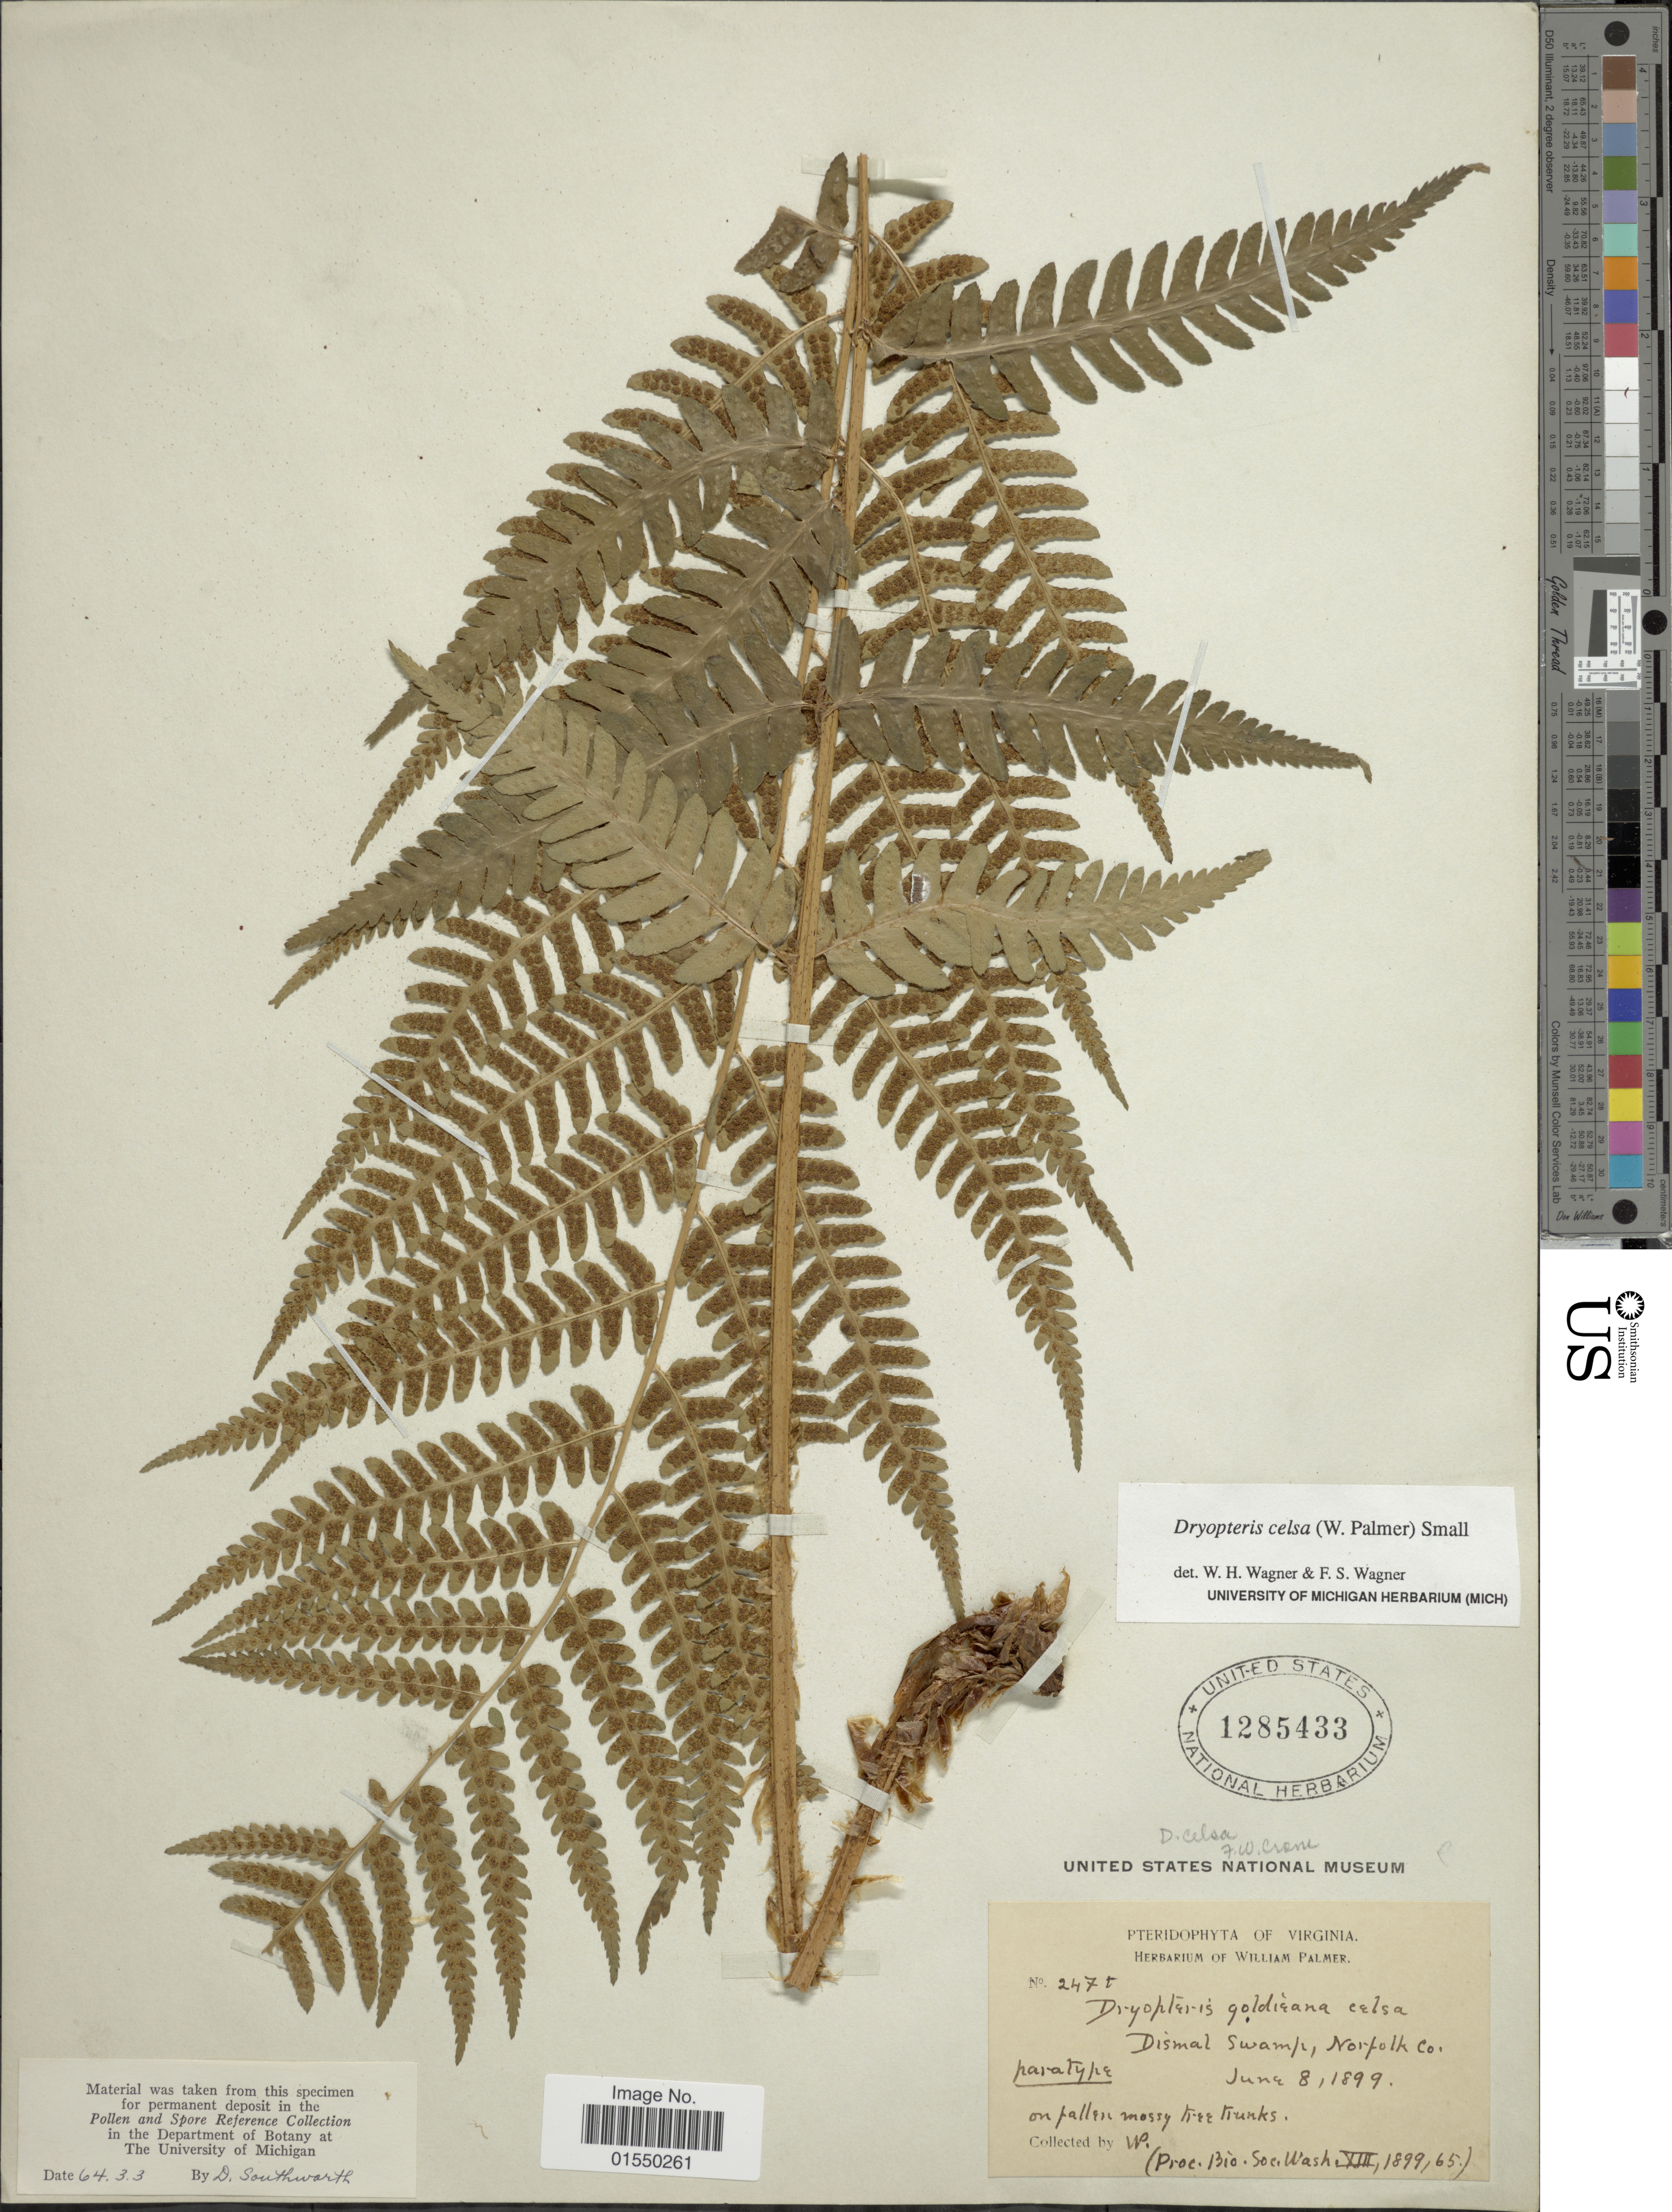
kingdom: Plantae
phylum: Tracheophyta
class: Polypodiopsida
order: Polypodiales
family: Dryopteridaceae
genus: Dryopteris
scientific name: Dryopteris celsa (W. Palmer) Knowlt., W. Palmer & C.L. Pollard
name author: (W. Palmer) Knowlt. et al.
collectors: W. Palmer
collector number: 247t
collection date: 1899-06-08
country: United States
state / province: Virginia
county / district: City of Norfolk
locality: Dismal Swamp, Norfolk Co.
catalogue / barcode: US 1285433